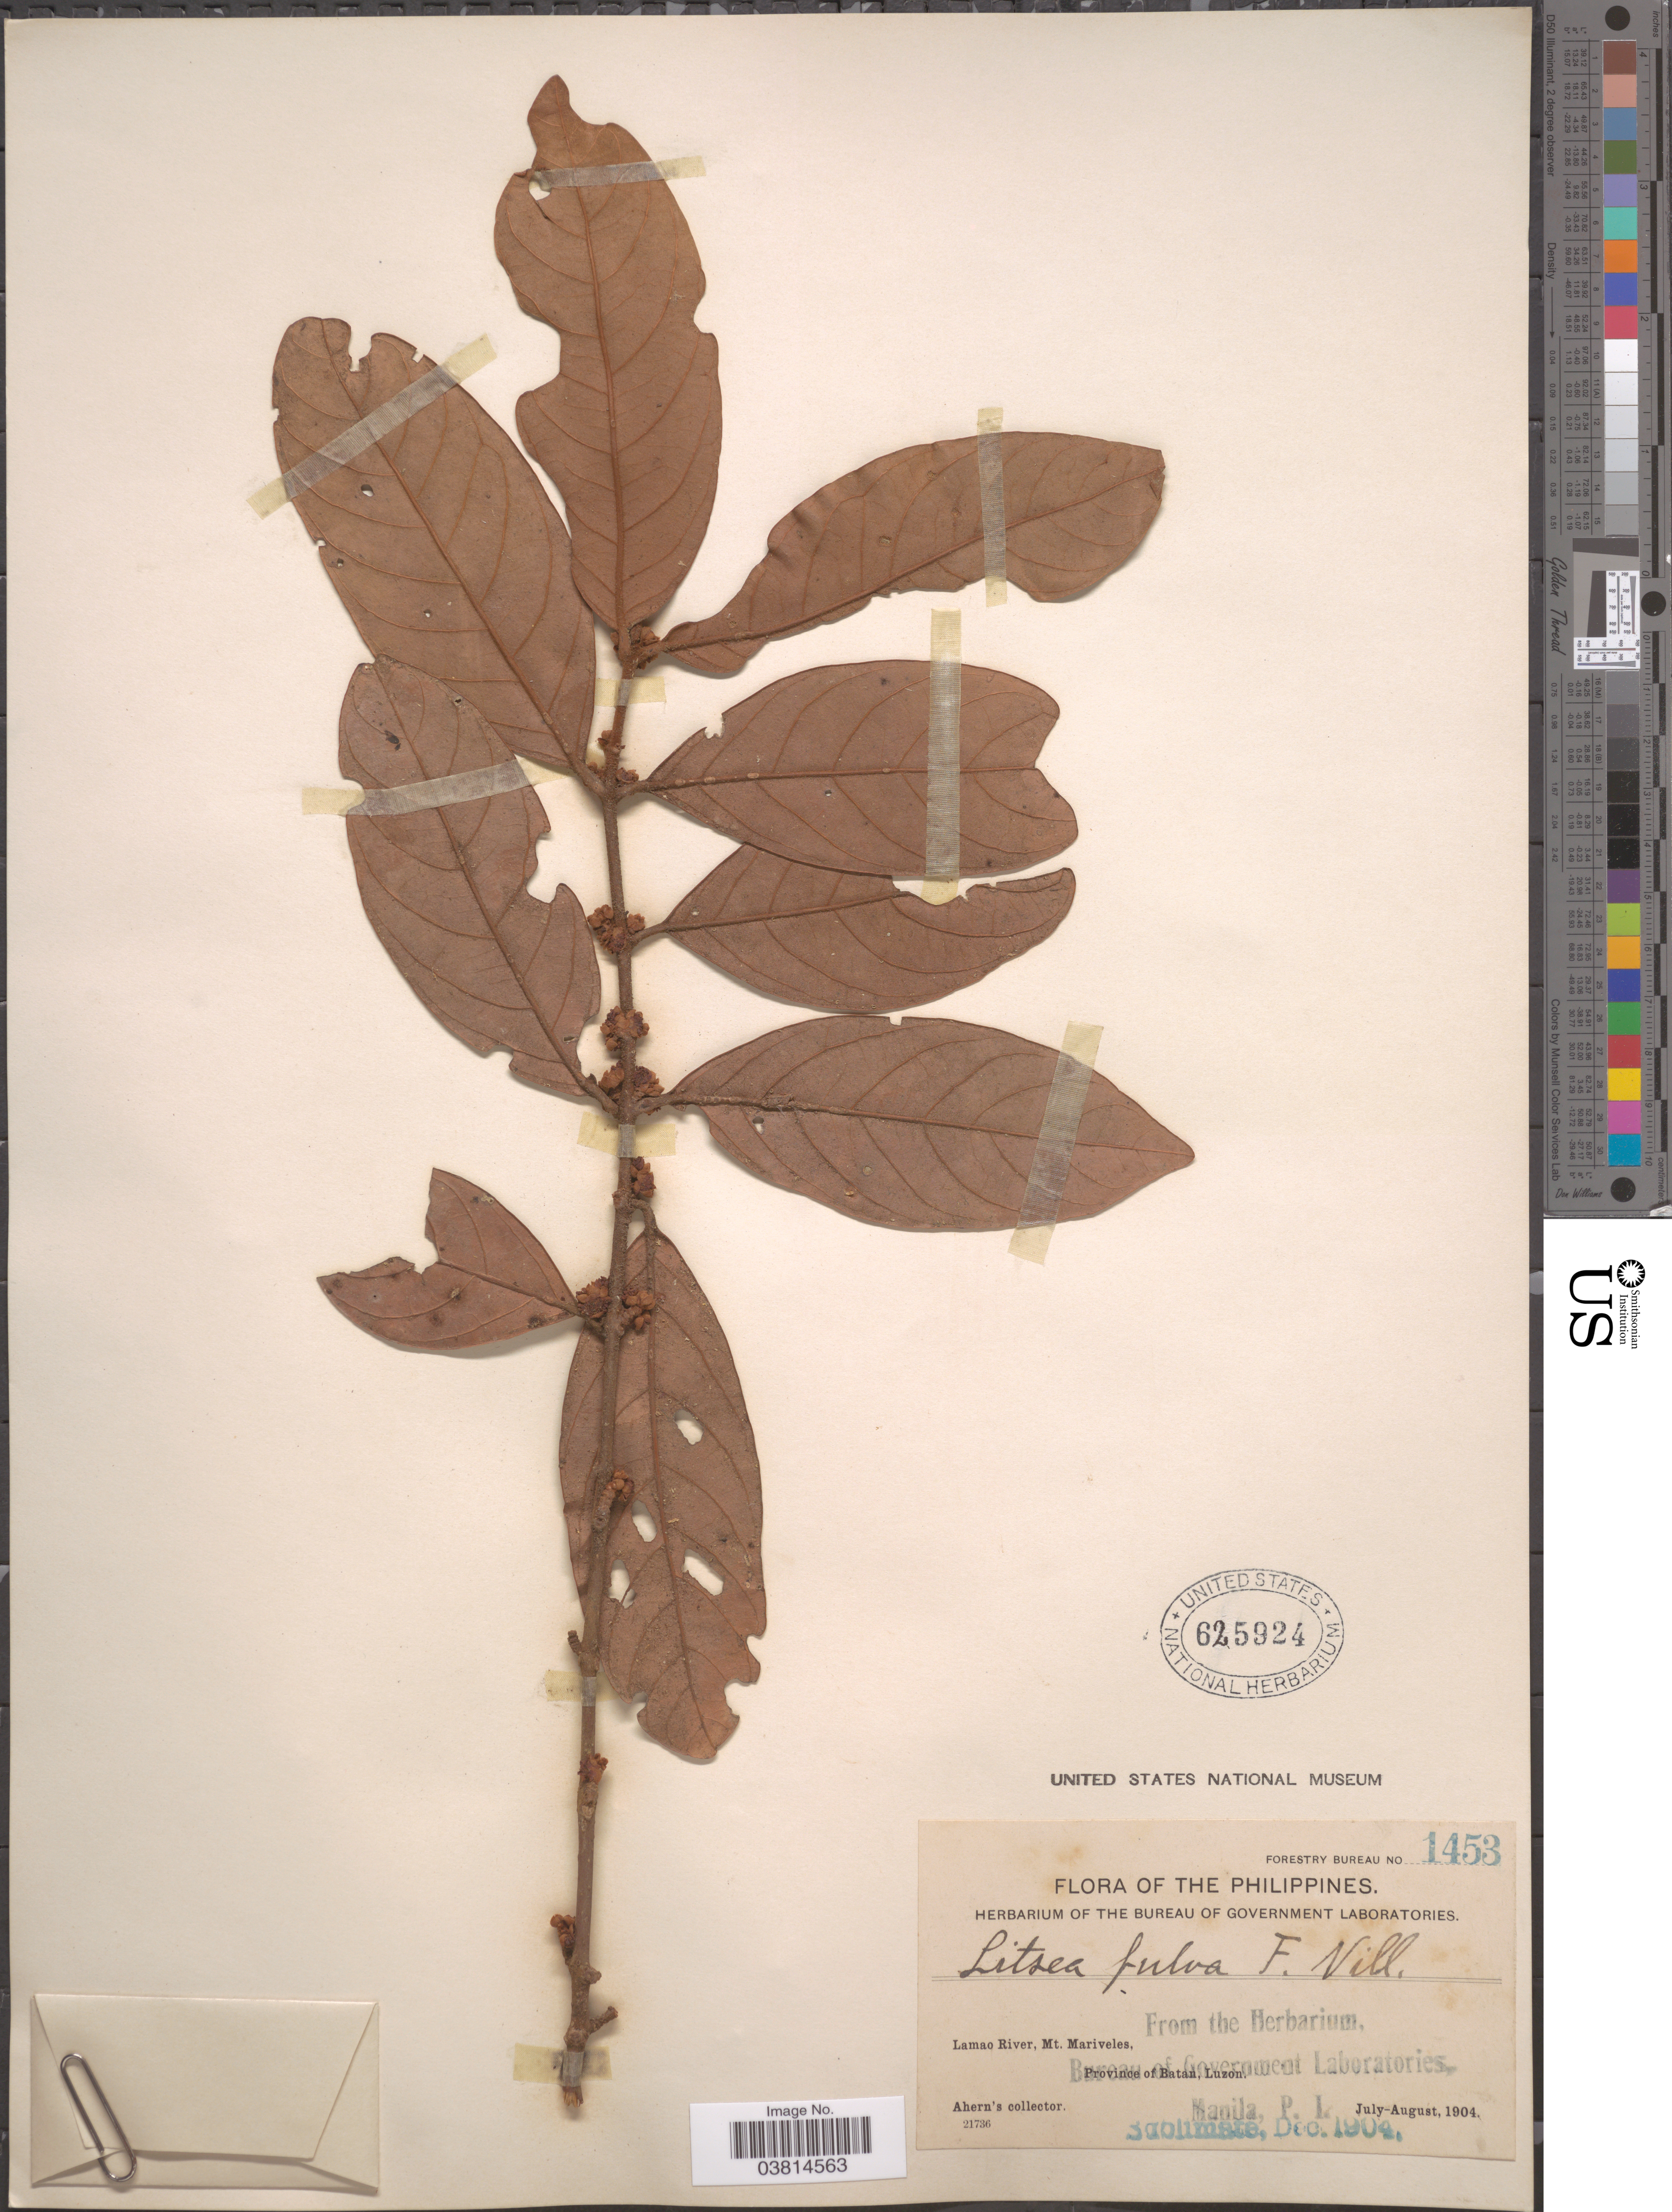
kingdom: Plantae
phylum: Tracheophyta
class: Magnoliopsida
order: Laurales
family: Lauraceae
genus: Litsea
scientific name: Litsea fulva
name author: (Blume) Fern.-Vill.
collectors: Ahern's collector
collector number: Forestry Bureau 1453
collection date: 1904-07/1904-08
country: Philippines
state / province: Cagayan Valley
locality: Lamao River, Mt. Mariveles, Province of Batan, Luzon.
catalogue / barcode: US 625924